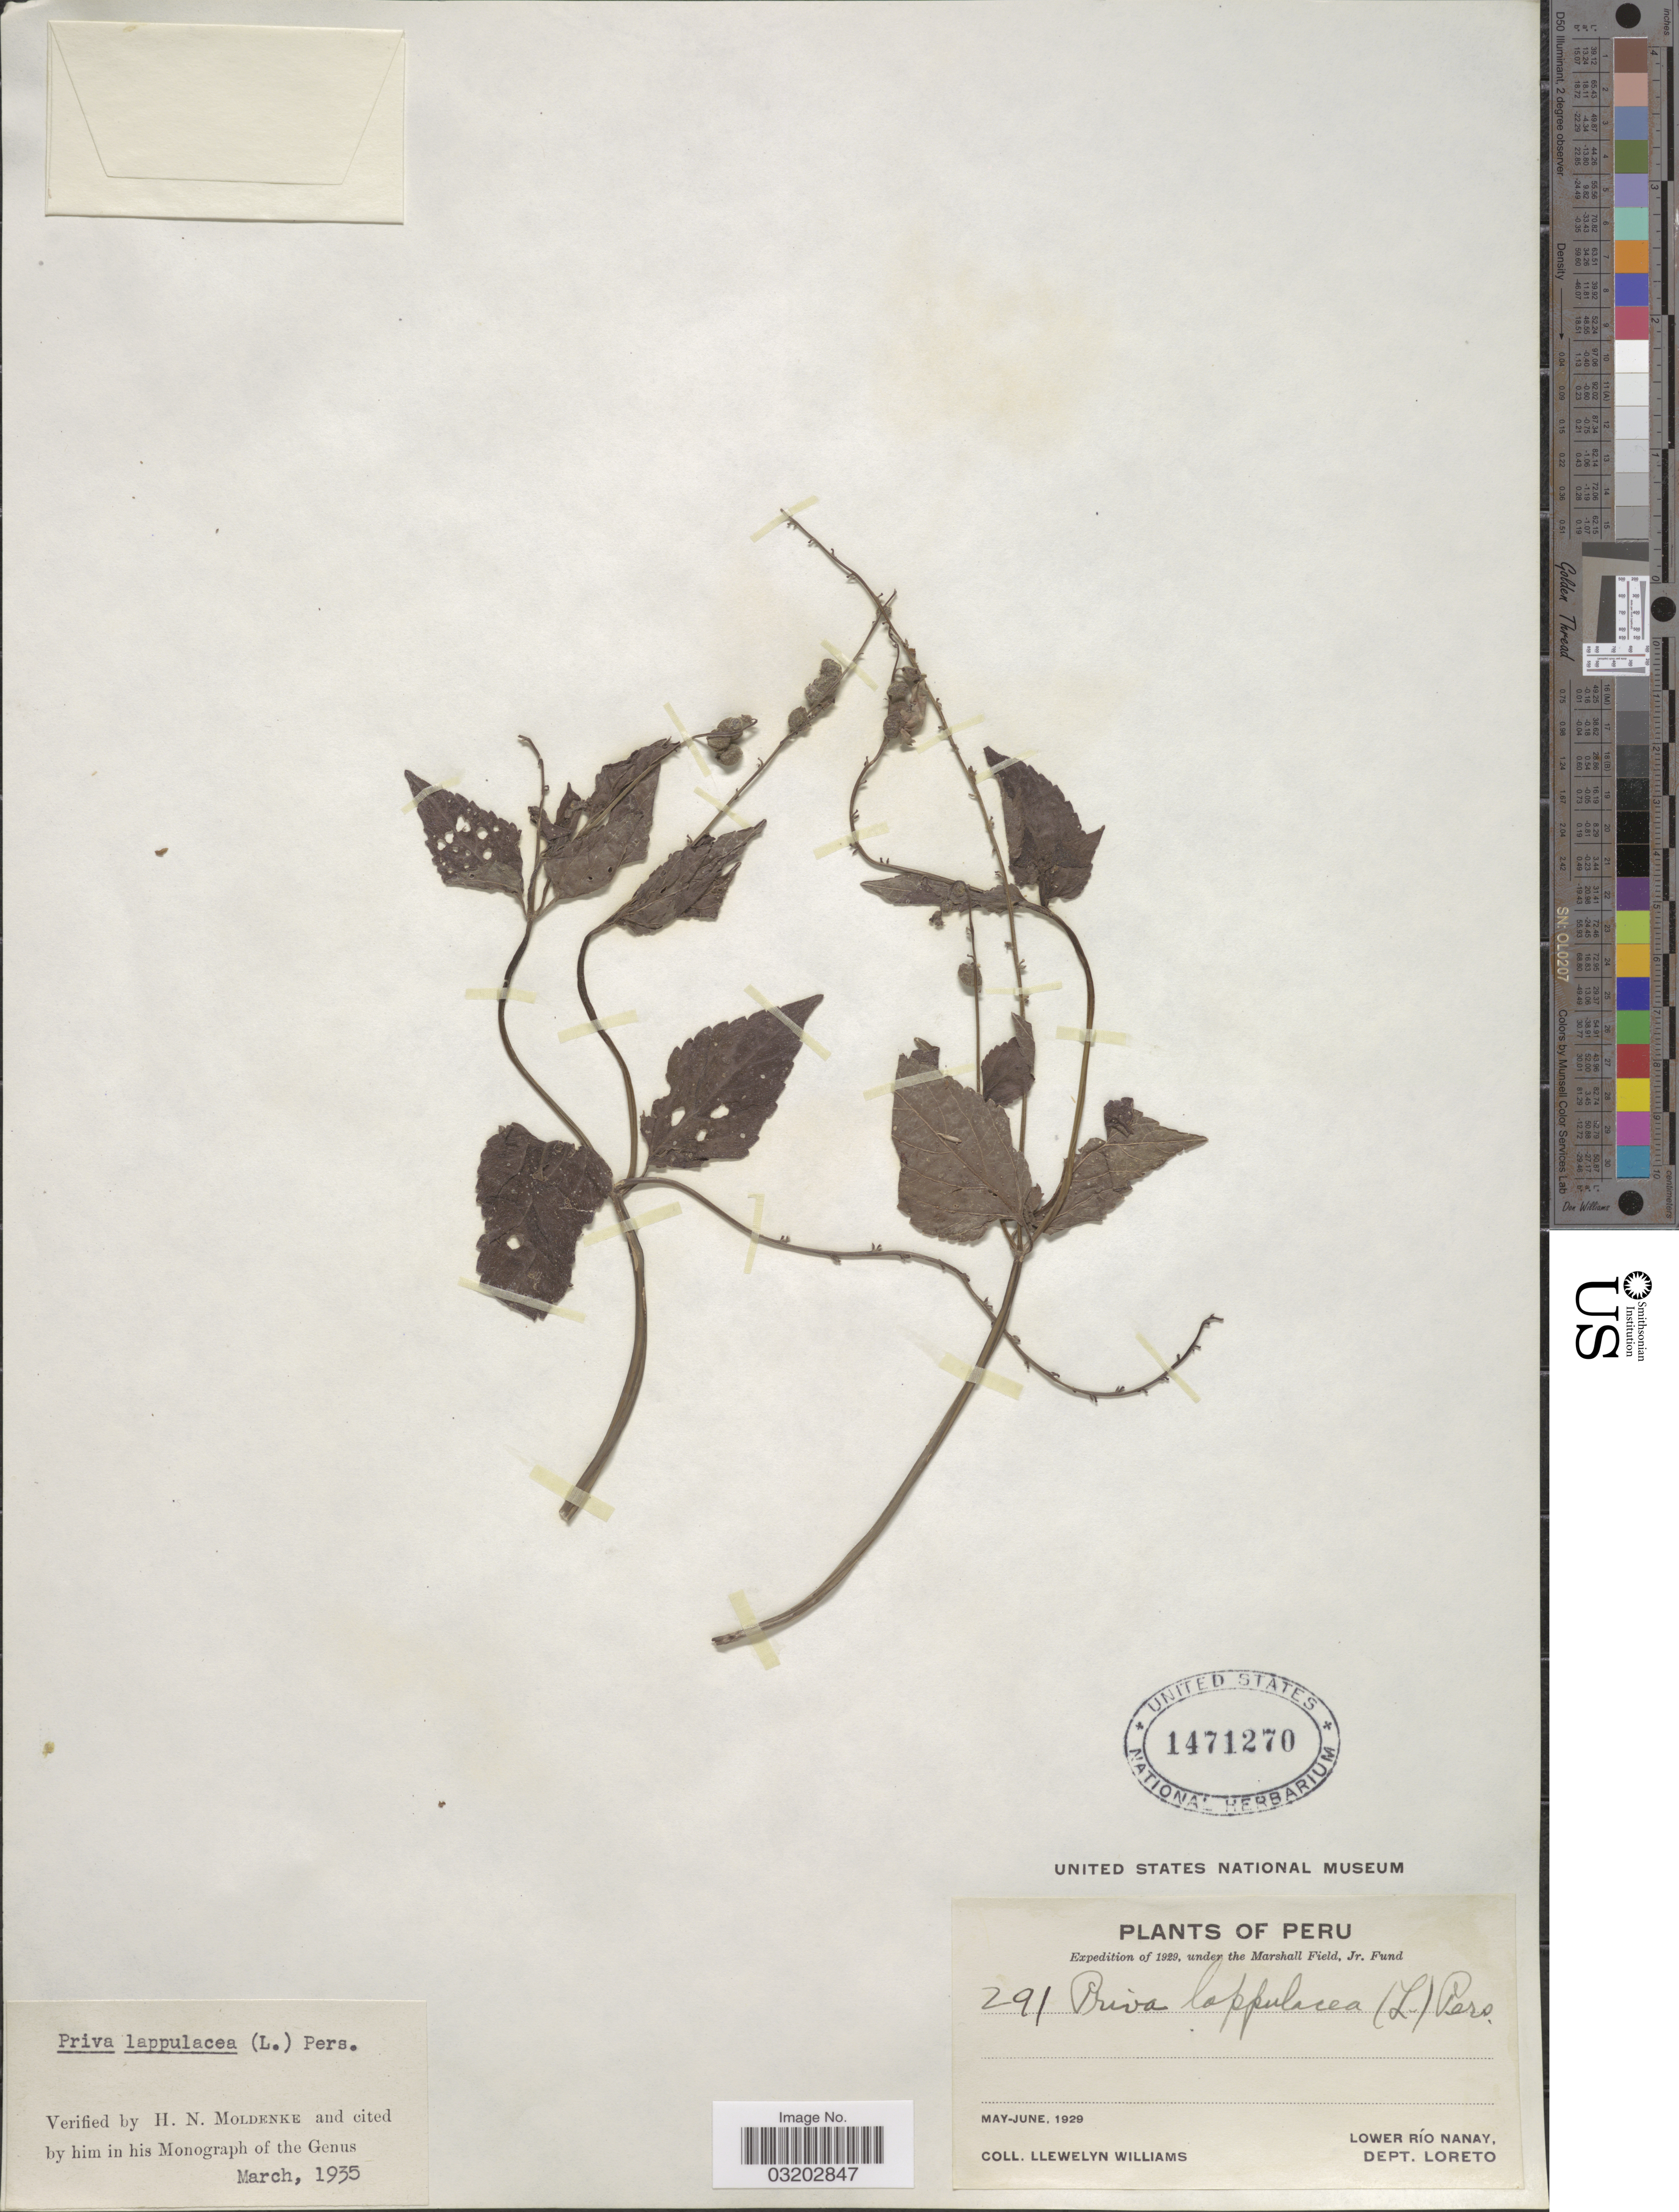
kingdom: Plantae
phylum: Tracheophyta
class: Magnoliopsida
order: Lamiales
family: Verbenaceae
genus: Priva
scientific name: Priva lappulacea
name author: (L.) Pers.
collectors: Ll. Williams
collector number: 291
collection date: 1929-05/1929-06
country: Peru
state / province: Loreto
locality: Lower Río Nanay, Dept. Loreto.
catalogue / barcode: US 1471270